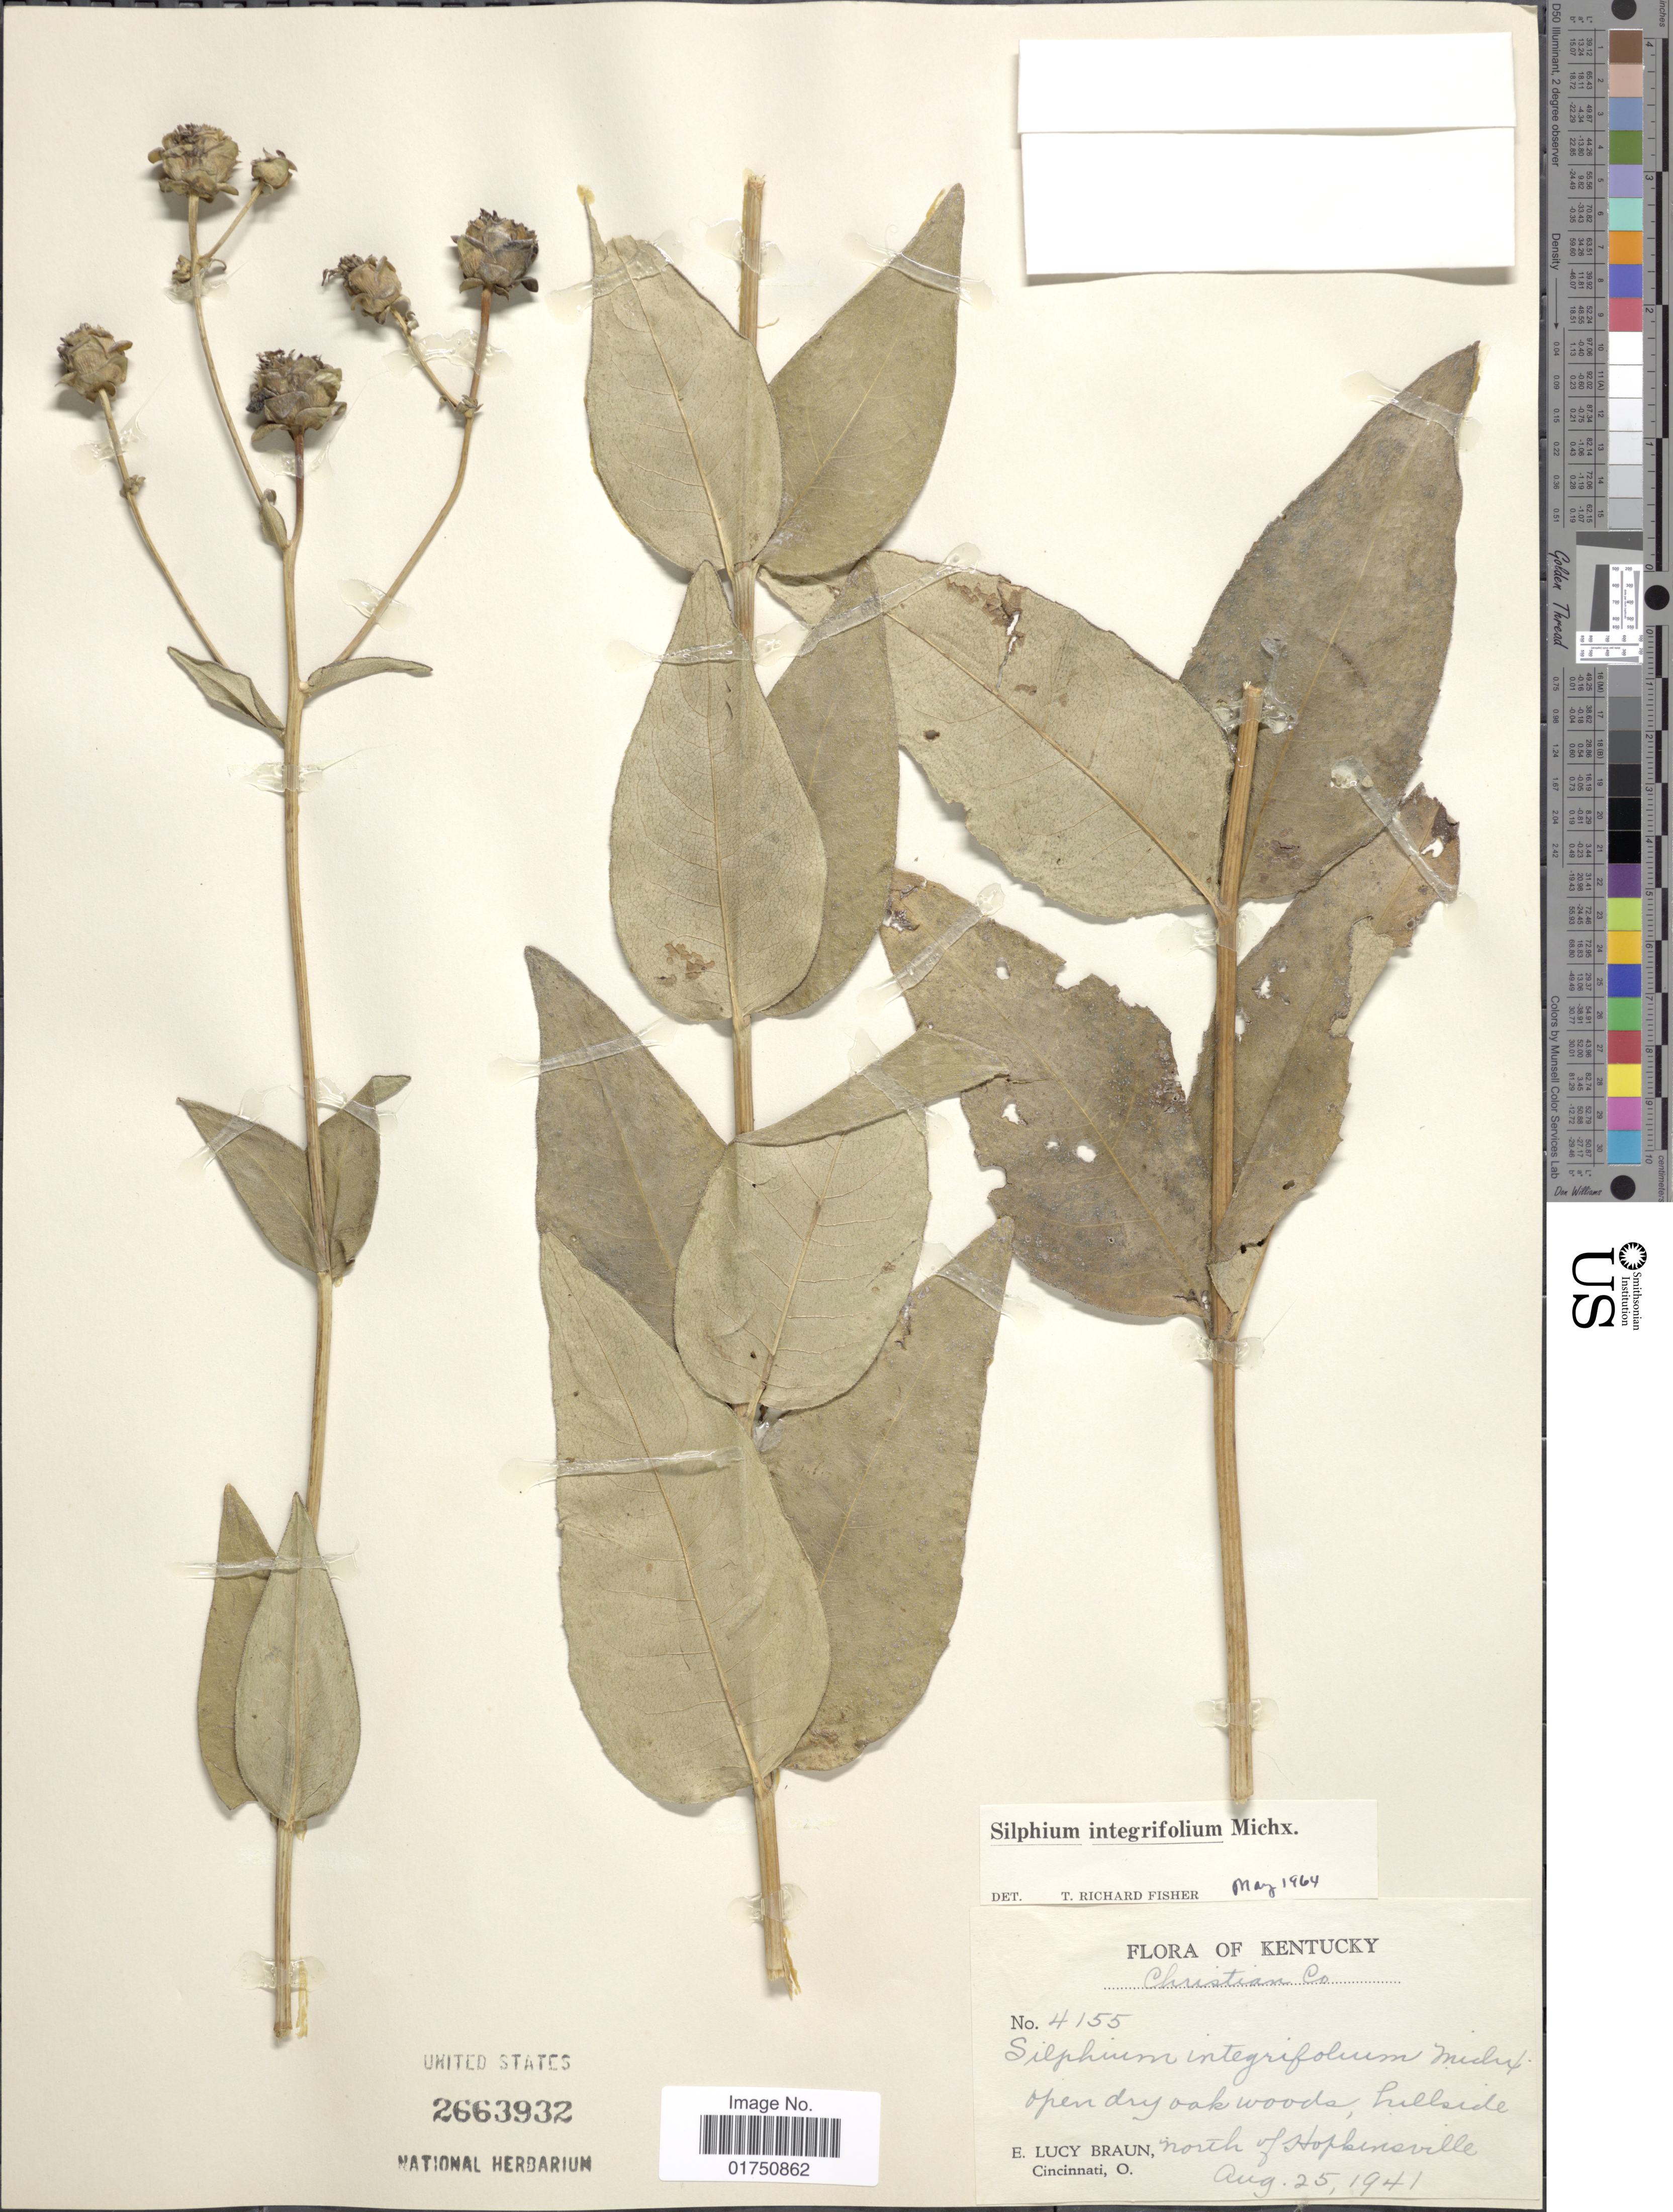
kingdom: Plantae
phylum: Tracheophyta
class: Magnoliopsida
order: Asterales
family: Asteraceae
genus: Silphium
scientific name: Silphium integrifolium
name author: Michx.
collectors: E. L. Braun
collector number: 4155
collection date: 1941-08-25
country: United States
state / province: Kentucky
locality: Christian Co. Open dry oak woods, hillside. North of Hopkinsville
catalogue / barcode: US 2663932